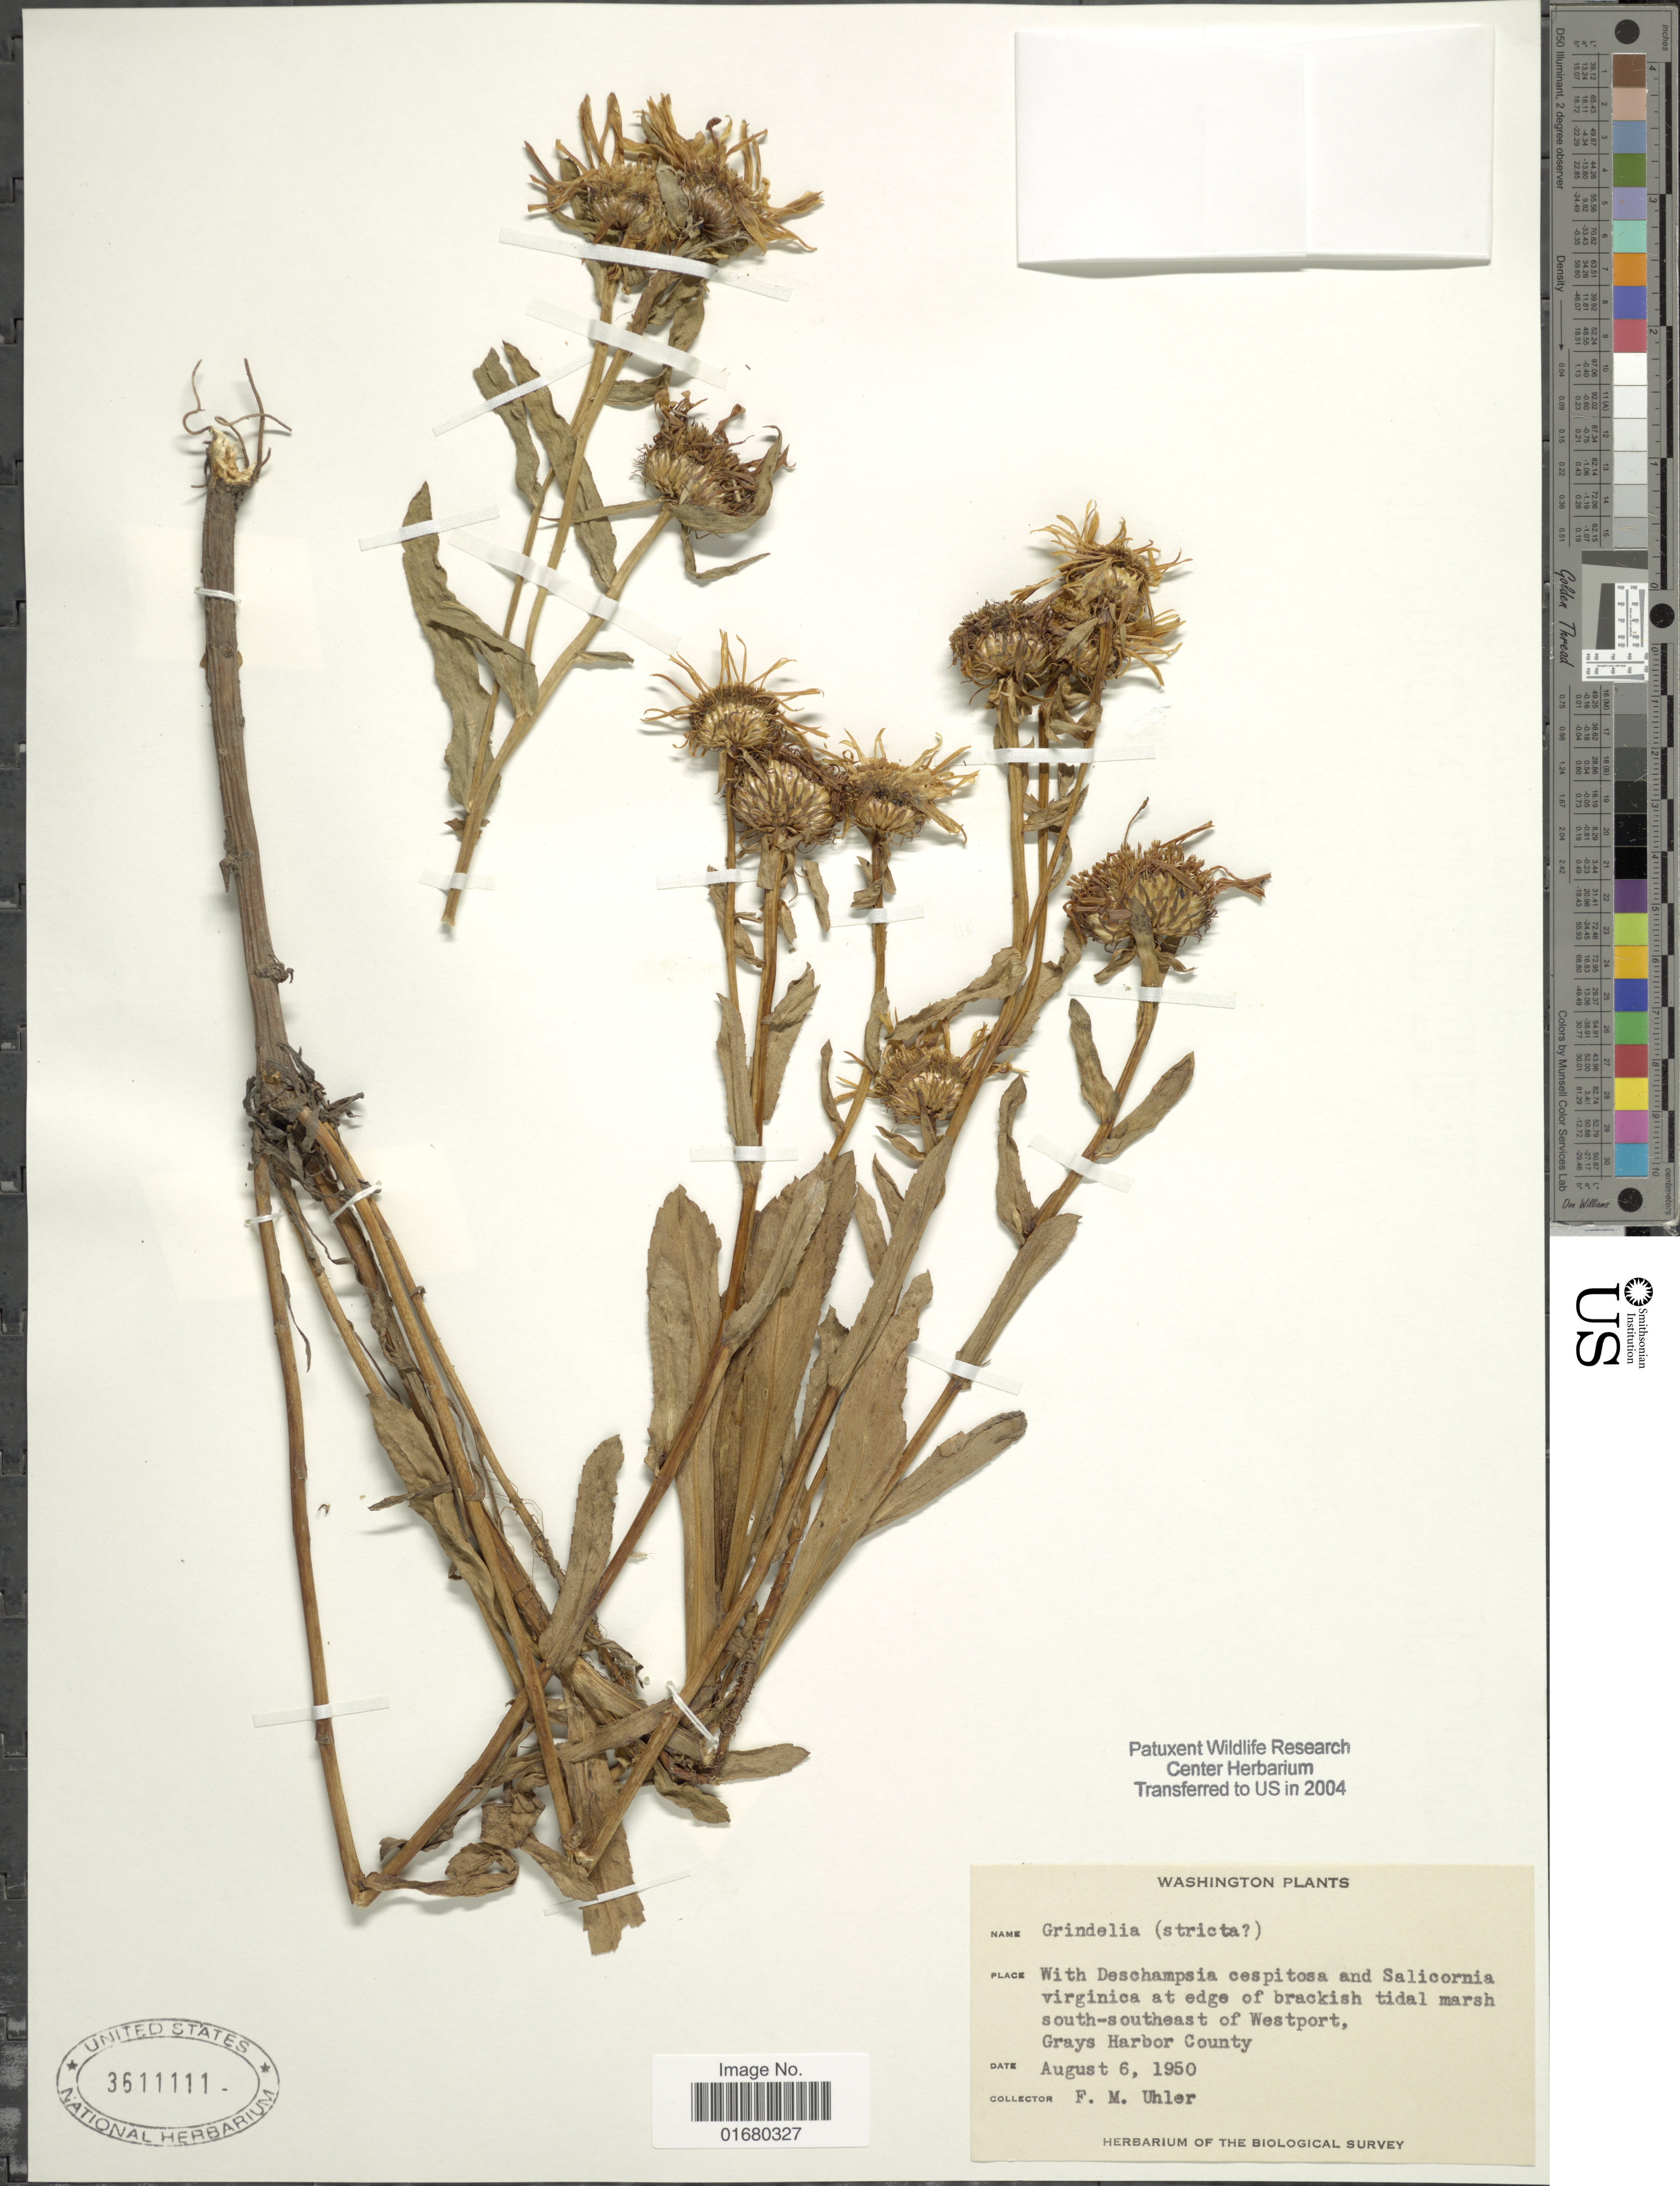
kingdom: Plantae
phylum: Tracheophyta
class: Magnoliopsida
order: Asterales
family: Asteraceae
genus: Grindelia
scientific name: Grindelia stricta var. angustifolia x G. camporum Greene var. camporum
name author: (A. Gray) M.A. Lane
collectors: F. M. Uhler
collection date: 1950-08-06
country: United States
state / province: Washington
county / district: Grays Harbor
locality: At edge of brackish tidal marsh, south-southeast of Westport, Grays Harbor County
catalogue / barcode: US 3511111